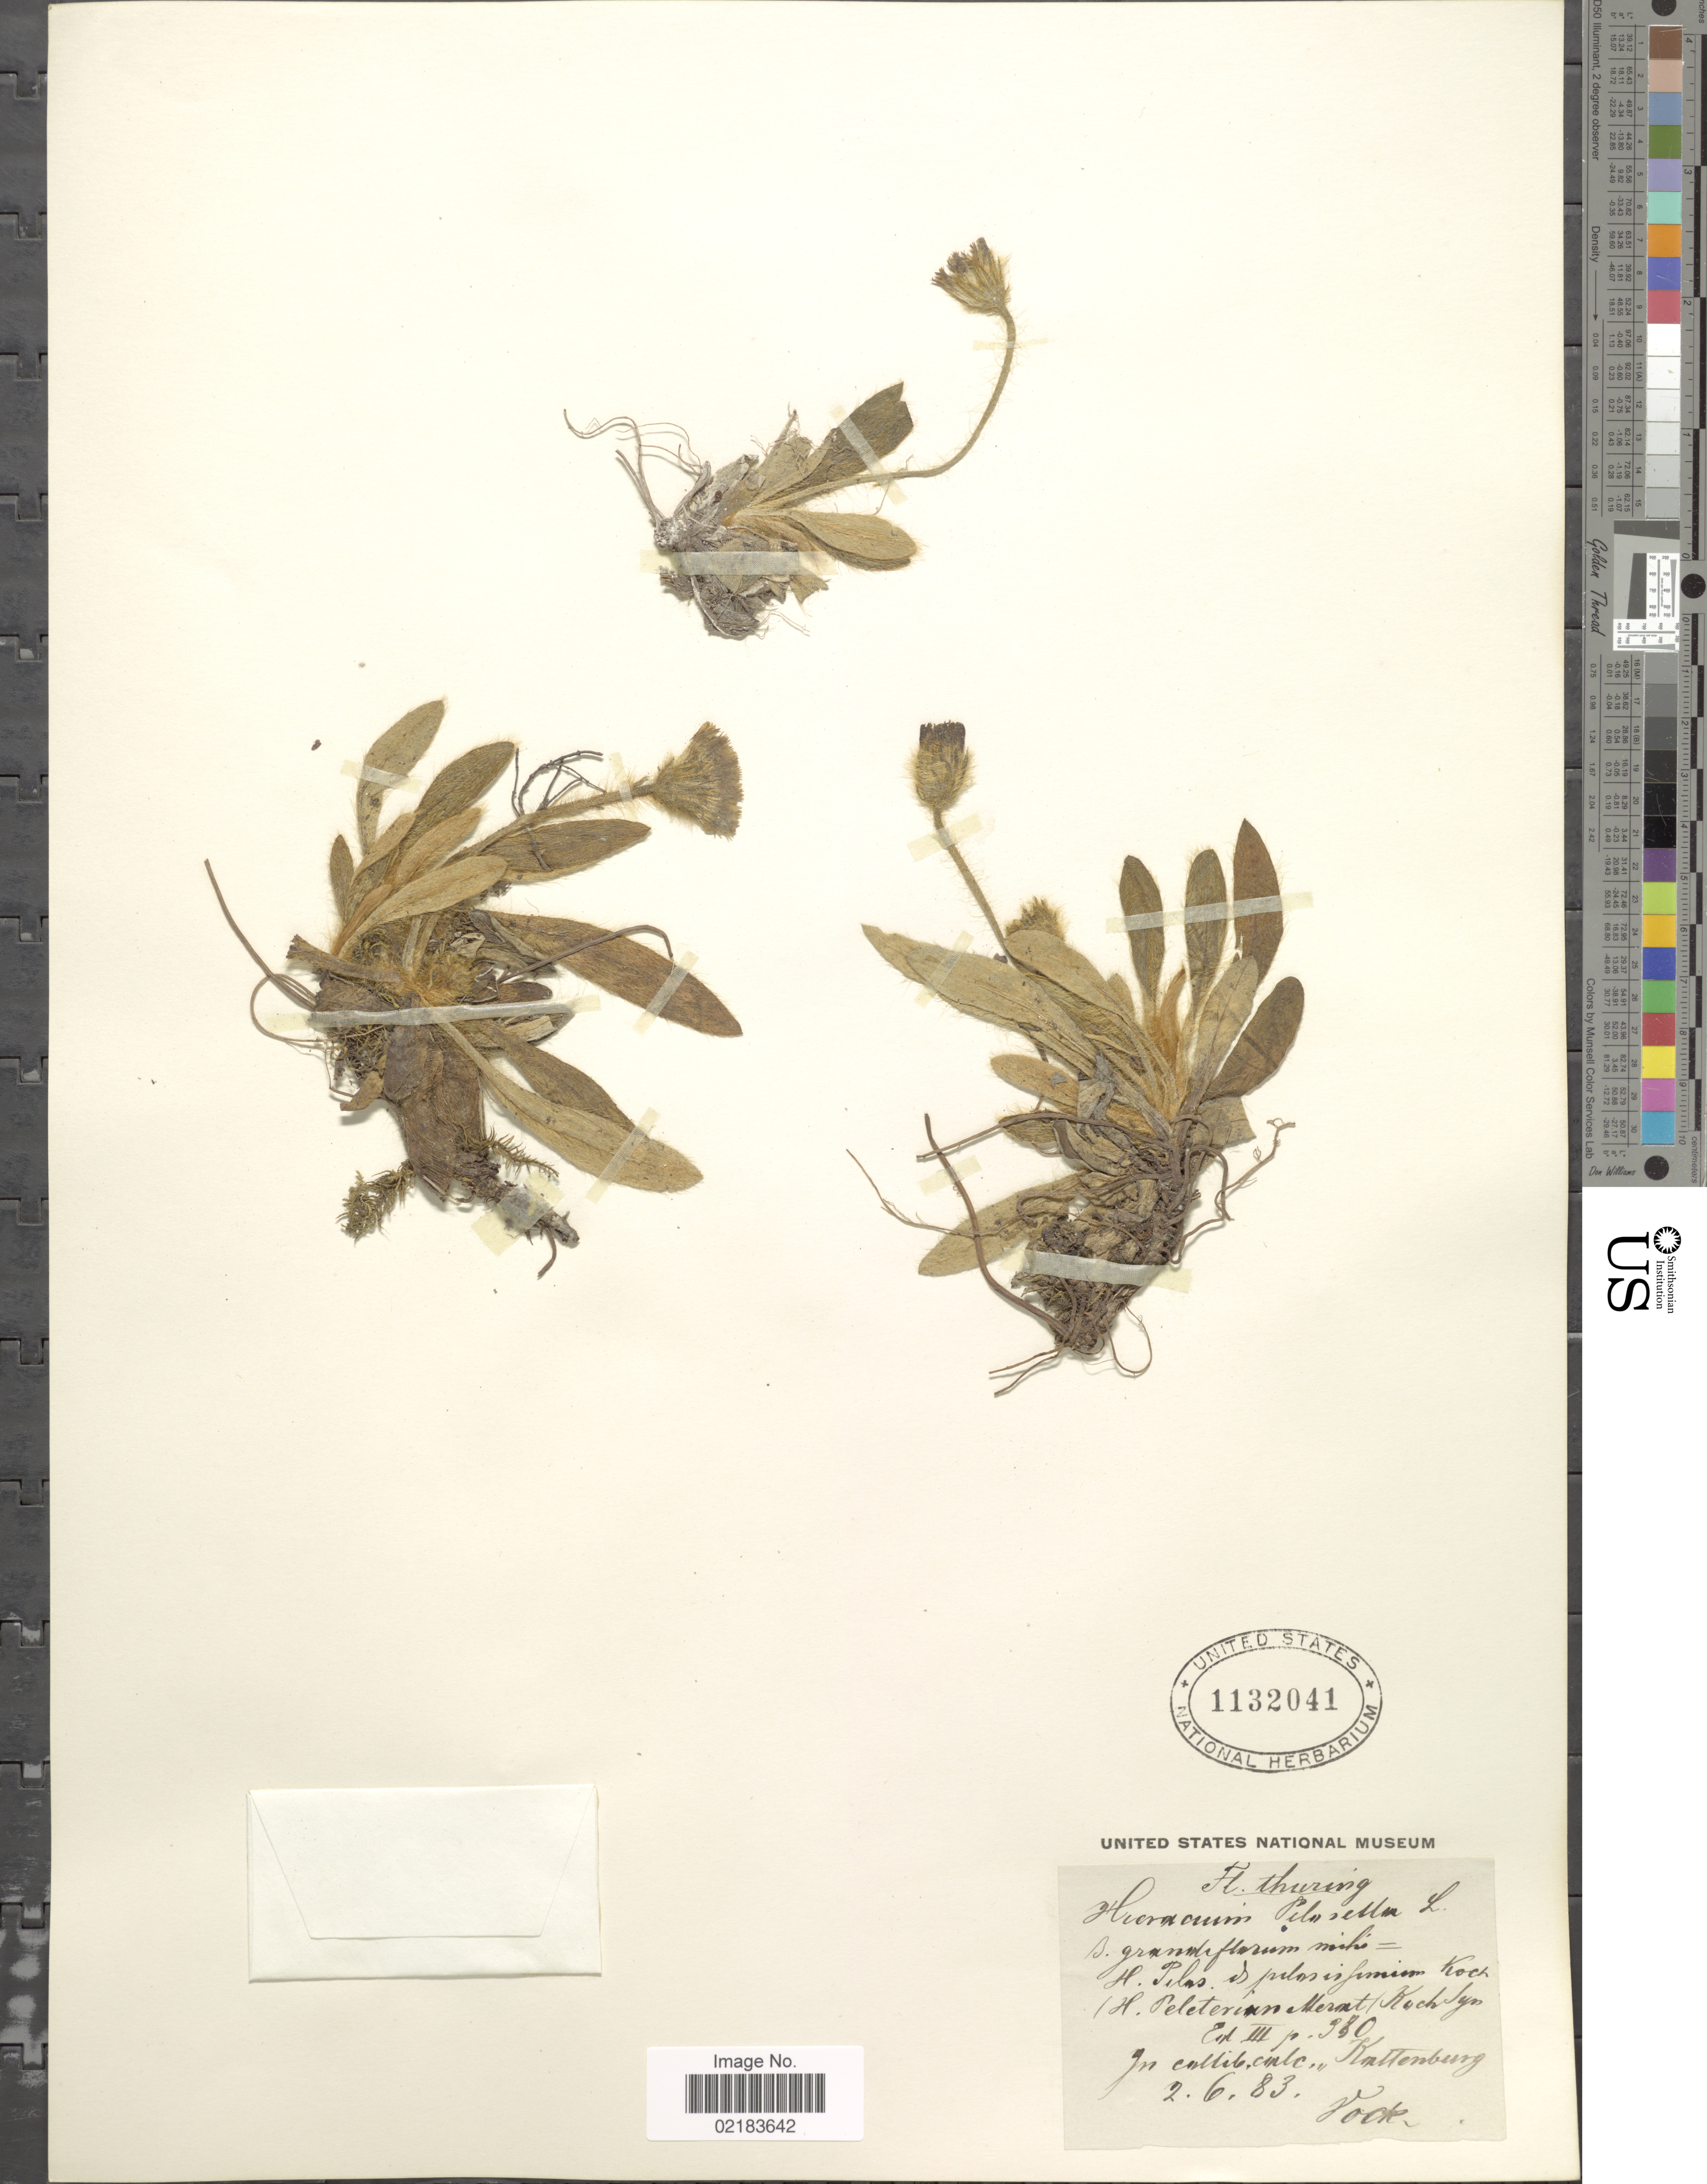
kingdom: Plantae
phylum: Tracheophyta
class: Magnoliopsida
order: Asterales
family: Asteraceae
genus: Pilosella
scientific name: Pilosella officinarum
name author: Vaill.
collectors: Vock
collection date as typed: Transcribed d/m/y: 2/6/83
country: Germany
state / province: Thuringia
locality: Thuring. In collib. calc. Kattenburg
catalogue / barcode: US 1132041